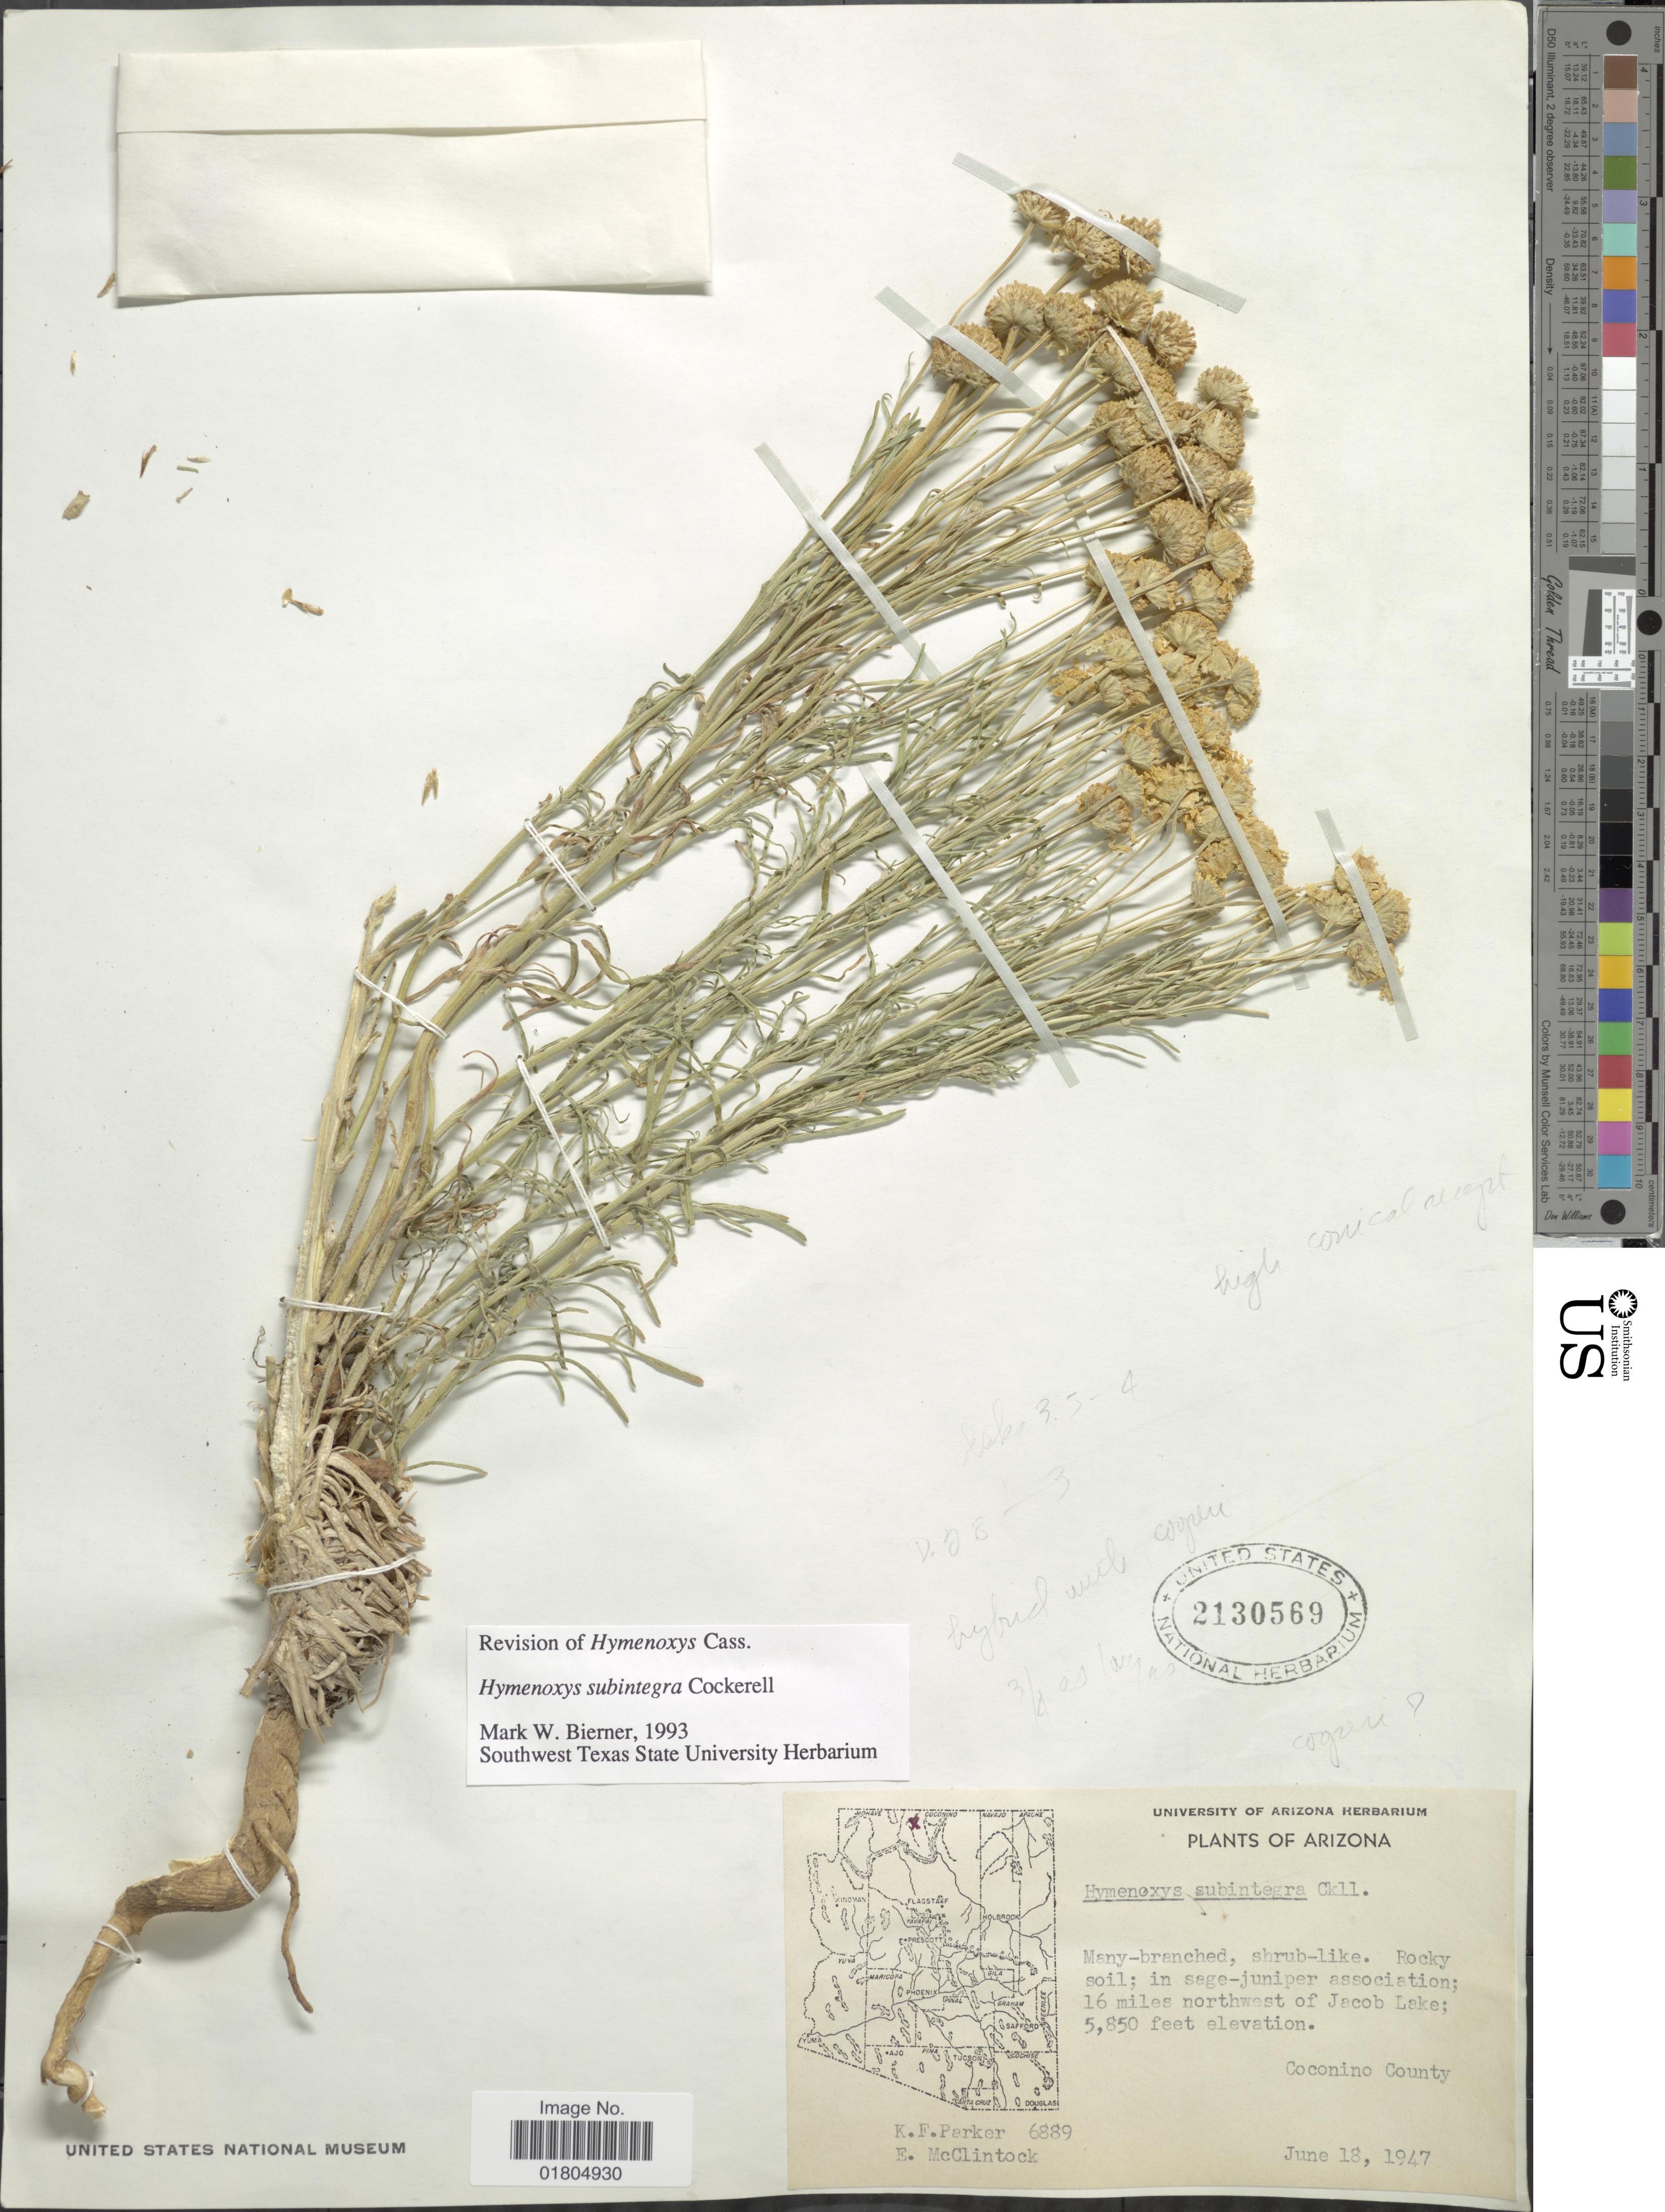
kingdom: Plantae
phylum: Tracheophyta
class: Magnoliopsida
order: Asterales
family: Asteraceae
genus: Hymenoxys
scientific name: Hymenoxys subintegra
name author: Cockerell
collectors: K. F. Parker & E. McClintock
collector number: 6889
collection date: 1947-06-18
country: United States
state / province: Arizona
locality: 16 miles northwest of Jacob Lake. Coconino County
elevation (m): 1783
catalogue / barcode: US 2130569